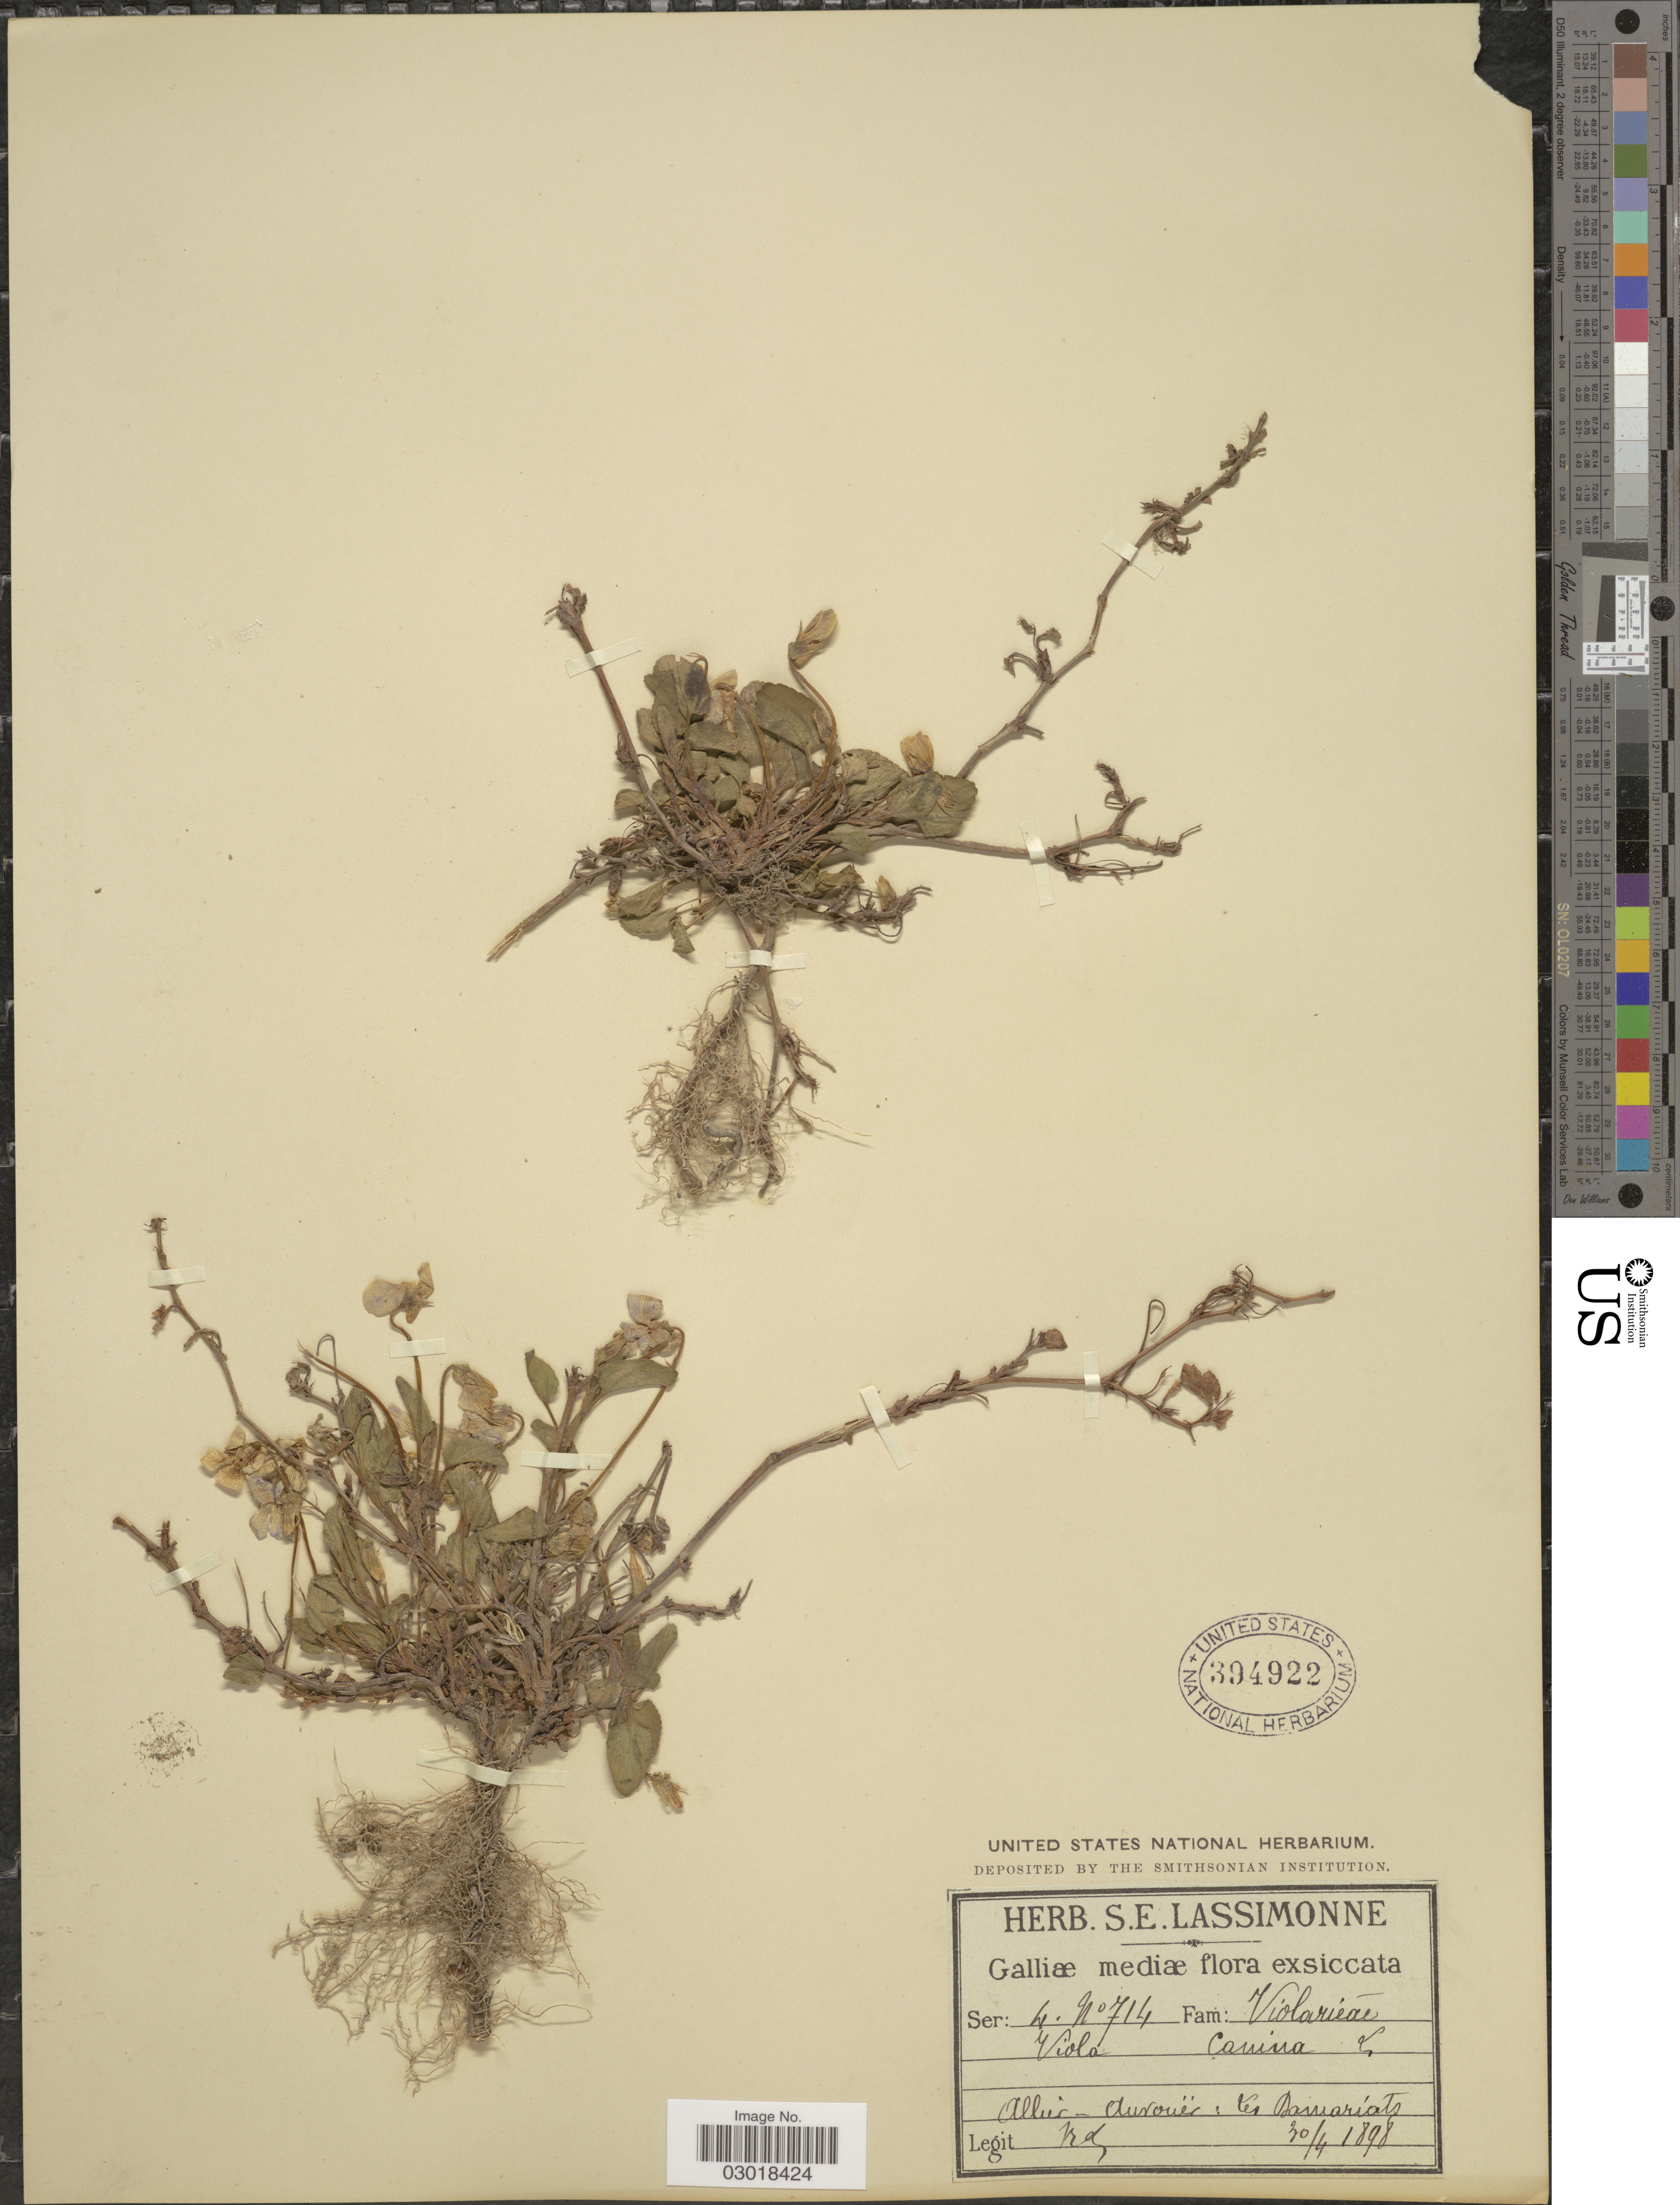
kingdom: Plantae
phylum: Tracheophyta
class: Magnoliopsida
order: Malpighiales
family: Violaceae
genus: Viola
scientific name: Viola canina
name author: L.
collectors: S. Lassimonne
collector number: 714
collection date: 1898-04-30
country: France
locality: Galliæ. Allier-Aurouër: Les Danariats.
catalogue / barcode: US 394922